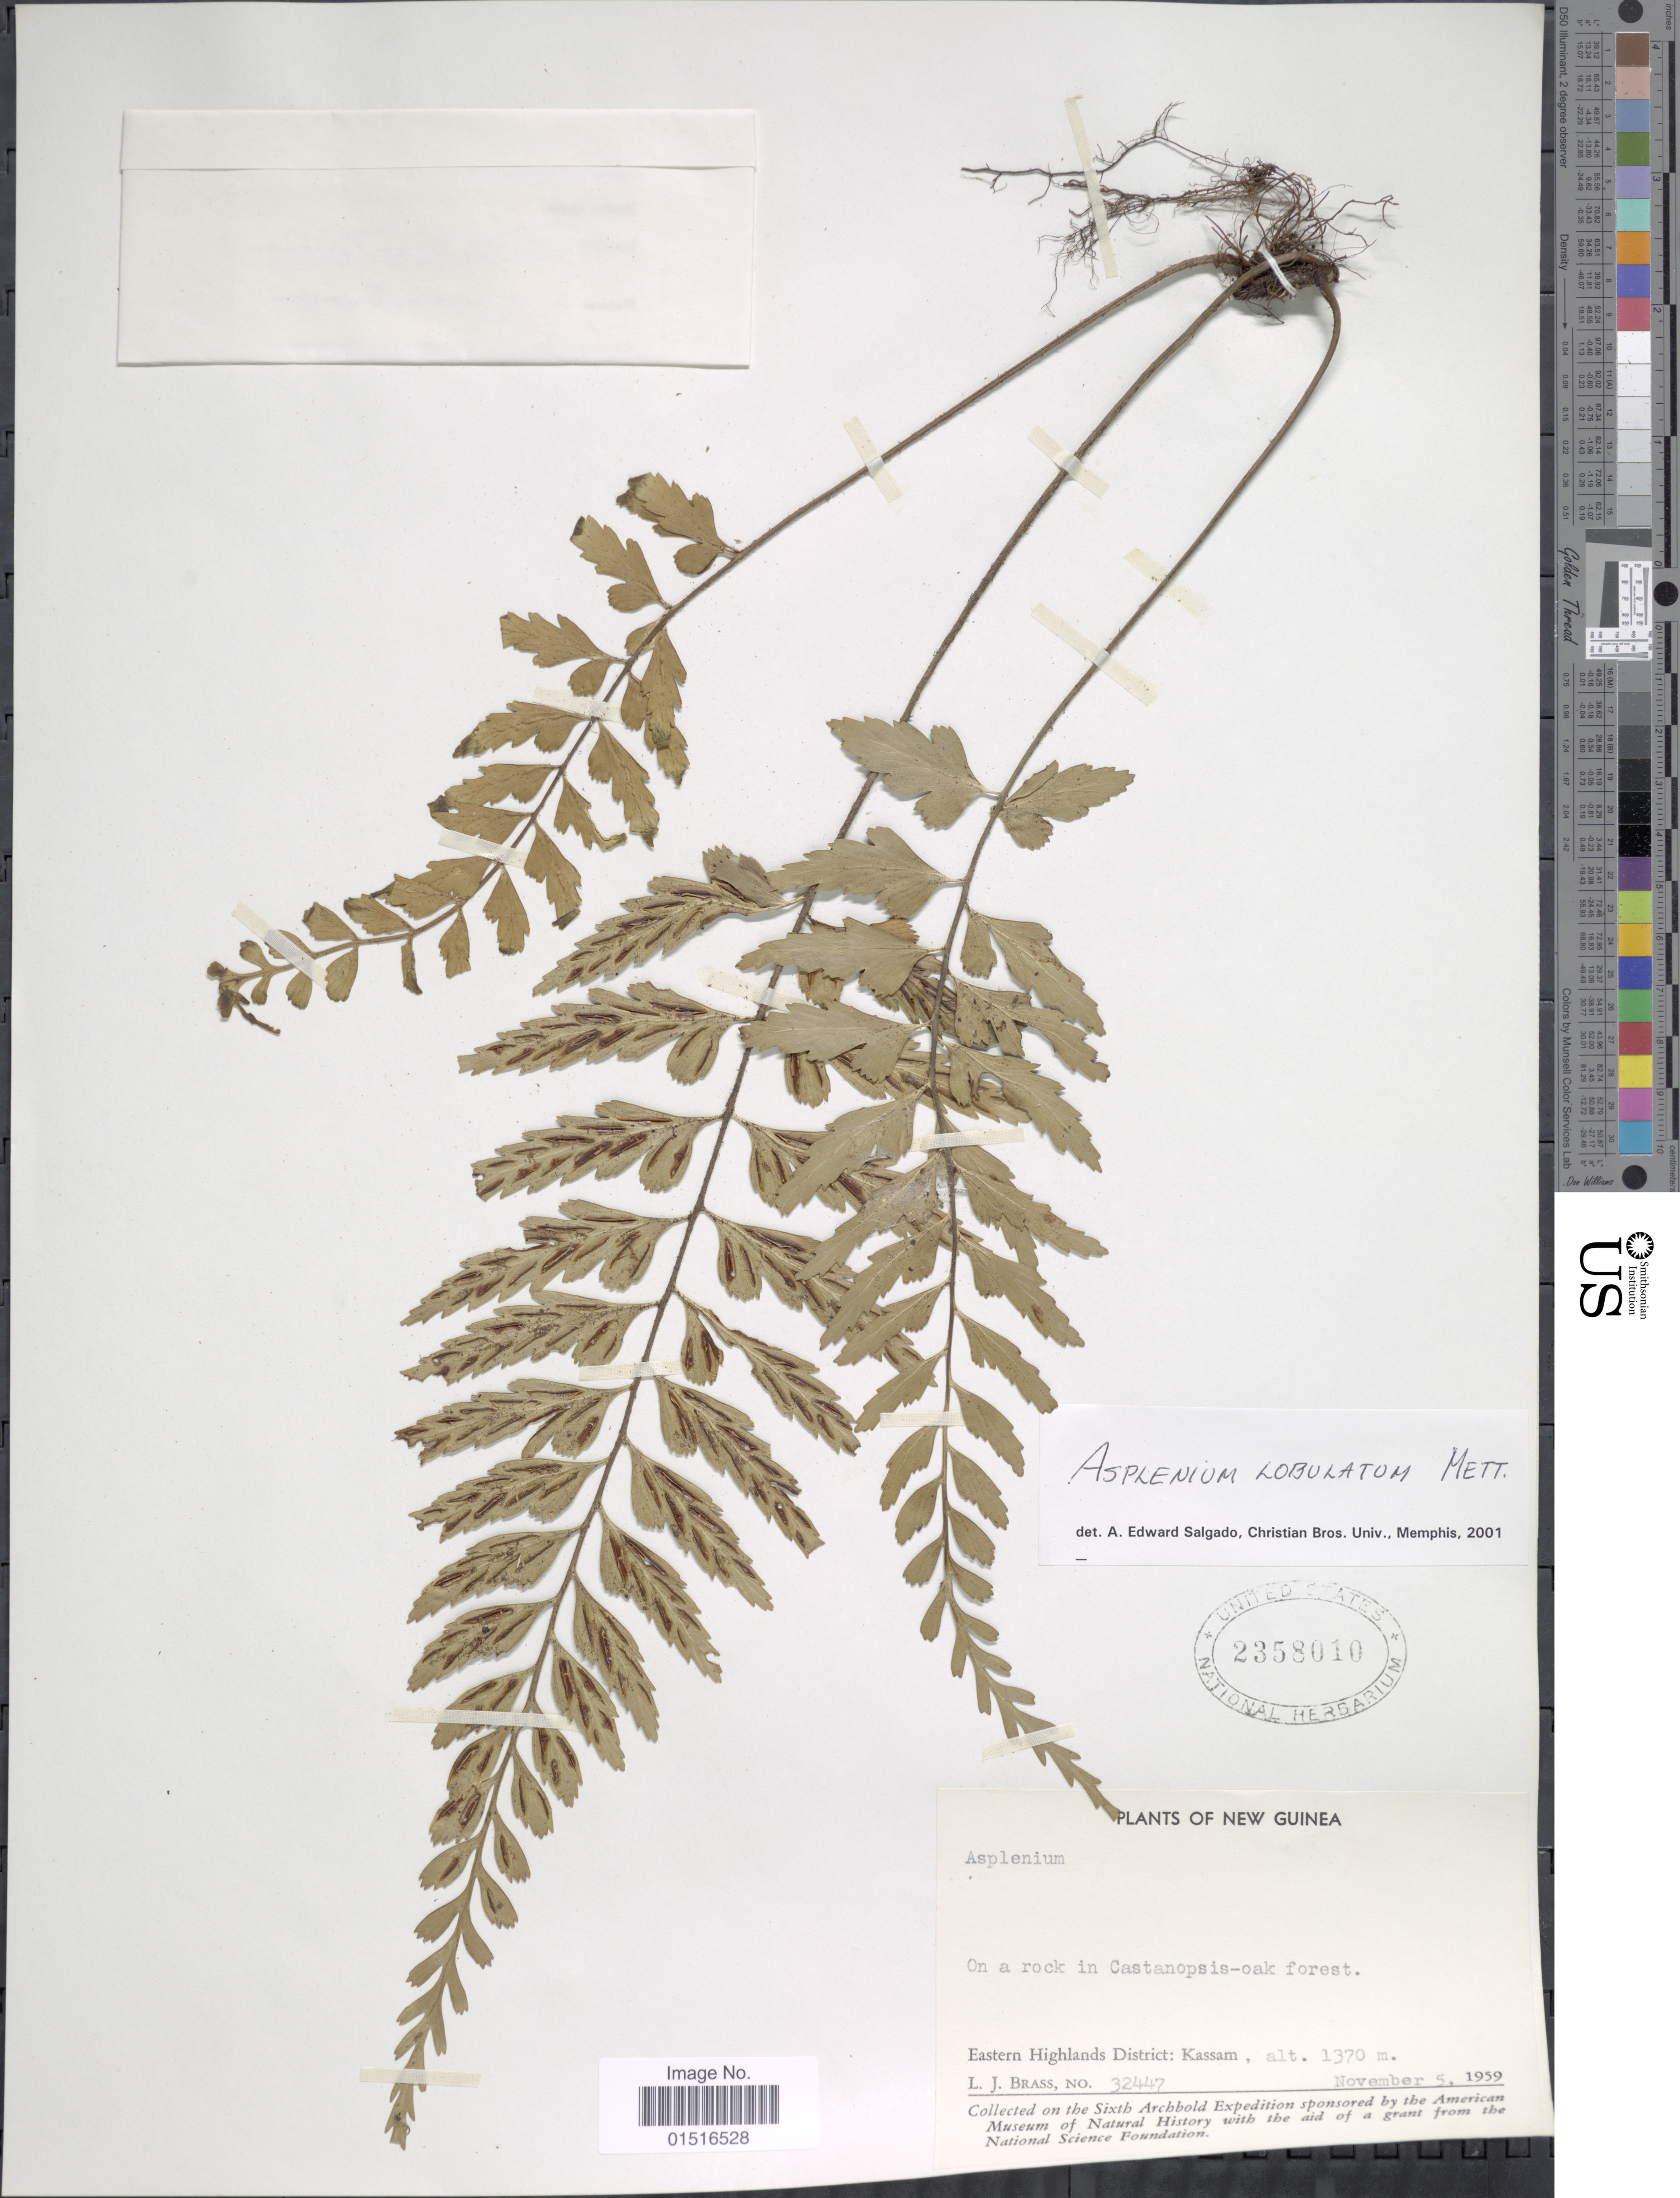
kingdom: Plantae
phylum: Tracheophyta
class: Polypodiopsida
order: Polypodiales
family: Aspleniaceae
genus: Asplenium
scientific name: Asplenium lobulatum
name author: Mett.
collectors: L. J. Brass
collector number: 32447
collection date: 1959-11-05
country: Papua New Guinea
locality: New Guinea, Eastern Highlands District: Kassam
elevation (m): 1370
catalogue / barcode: US 2358010